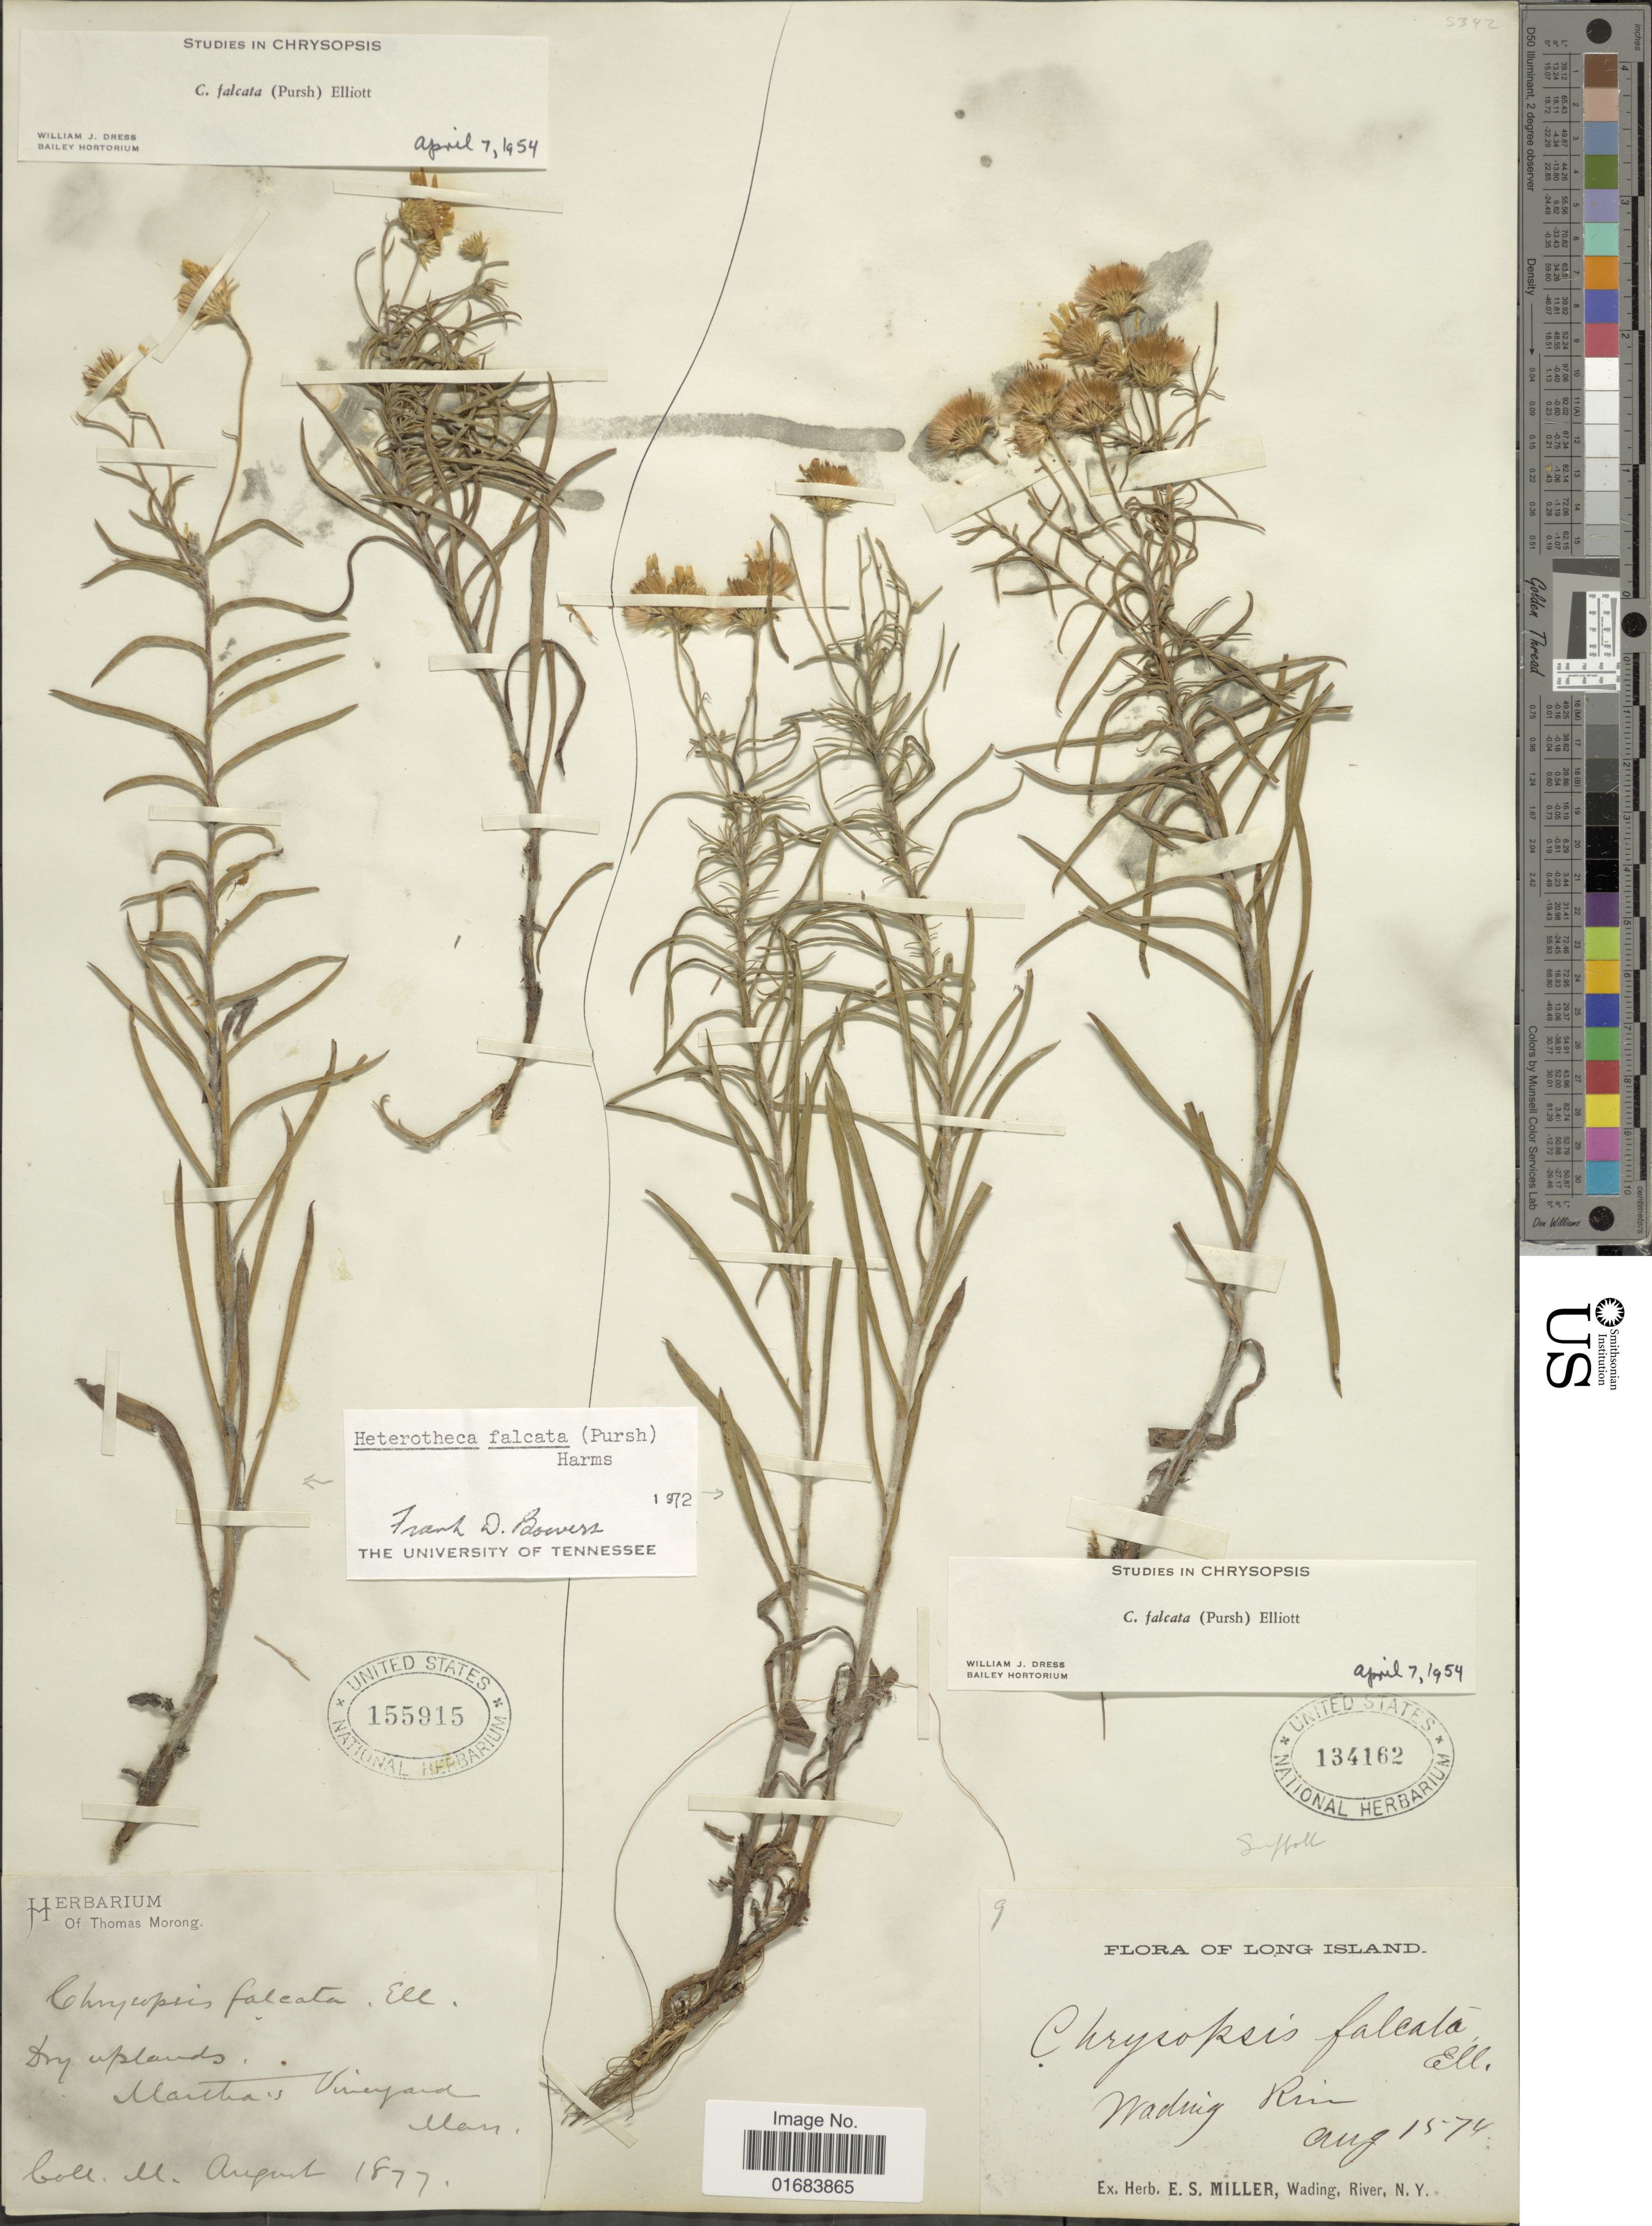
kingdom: Plantae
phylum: Tracheophyta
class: Magnoliopsida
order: Asterales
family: Asteraceae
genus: Pityopsis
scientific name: Pityopsis falcata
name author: (Pursh) Nutt.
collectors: M. August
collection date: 1877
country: United States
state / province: Massachusetts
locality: Marthas Vineyard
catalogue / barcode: US 155915